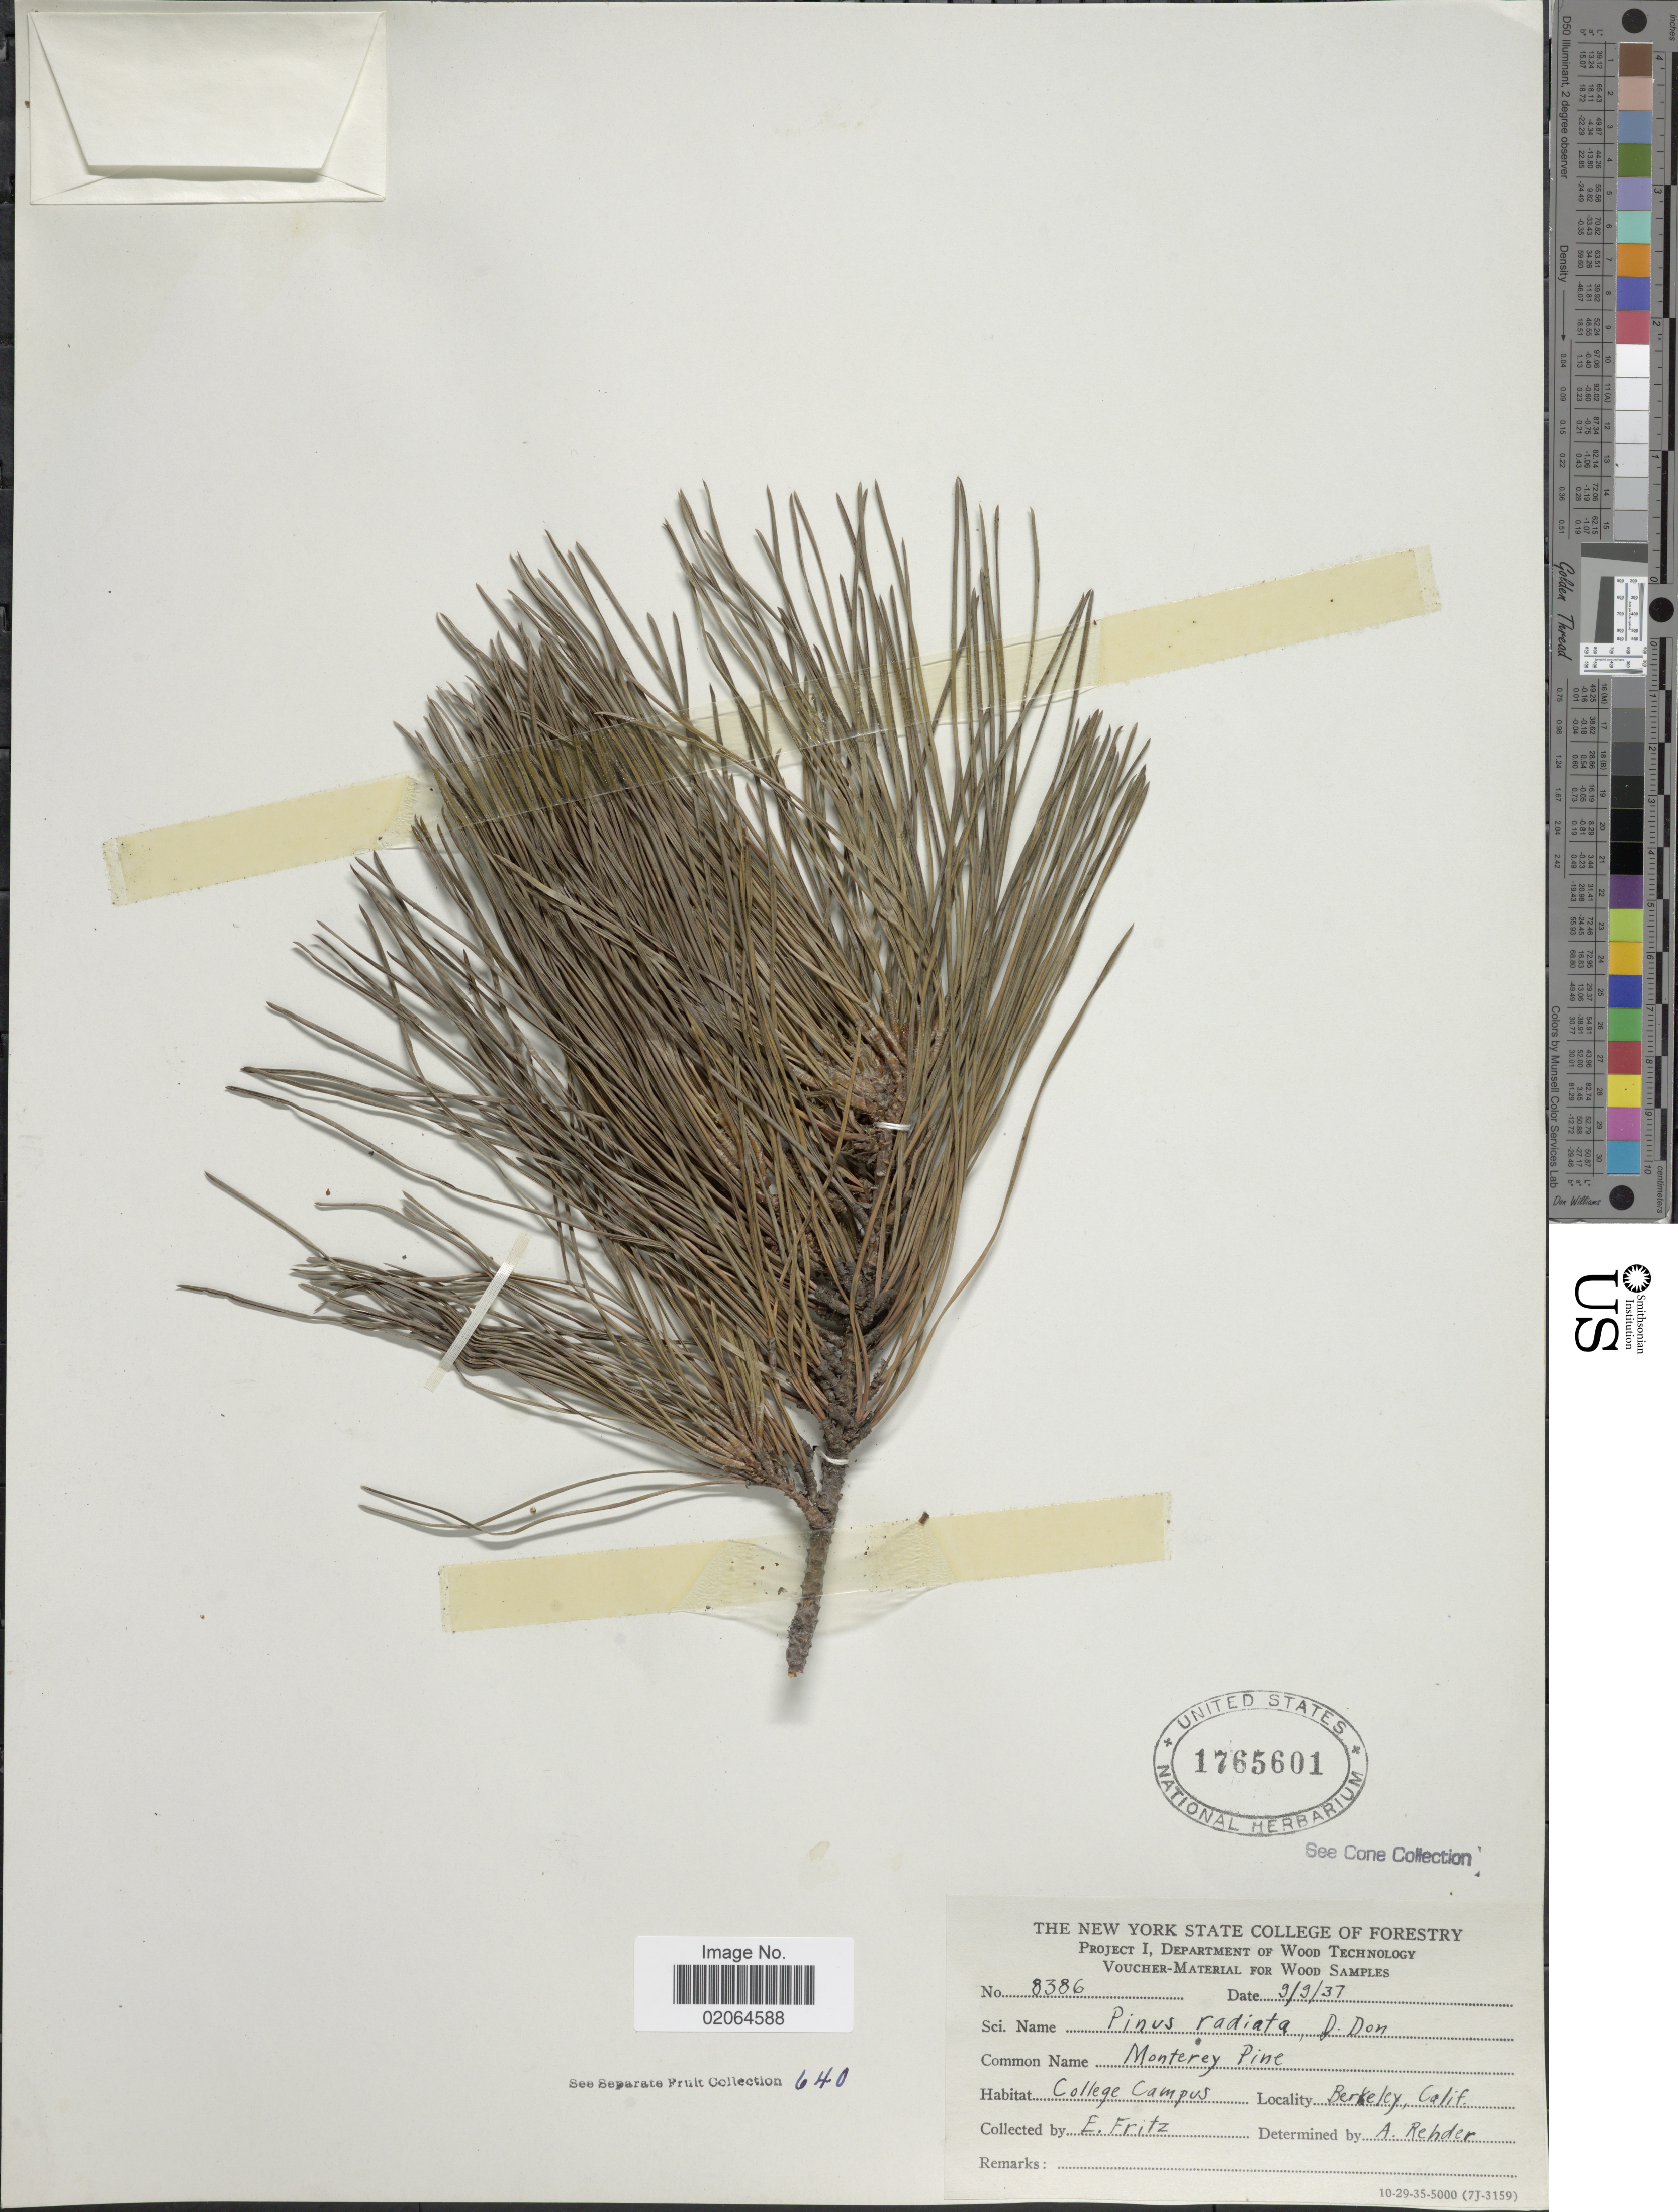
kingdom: Plantae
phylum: Tracheophyta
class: Pinopsida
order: Pinales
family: Pinaceae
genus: Pinus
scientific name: Pinus radiata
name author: D. Don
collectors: E. Fritz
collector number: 8386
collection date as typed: Transcribed d/m/y: 9/9/37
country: United States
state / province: California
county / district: Alameda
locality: College Campus, Berkeley Calif.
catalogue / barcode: US 1765601